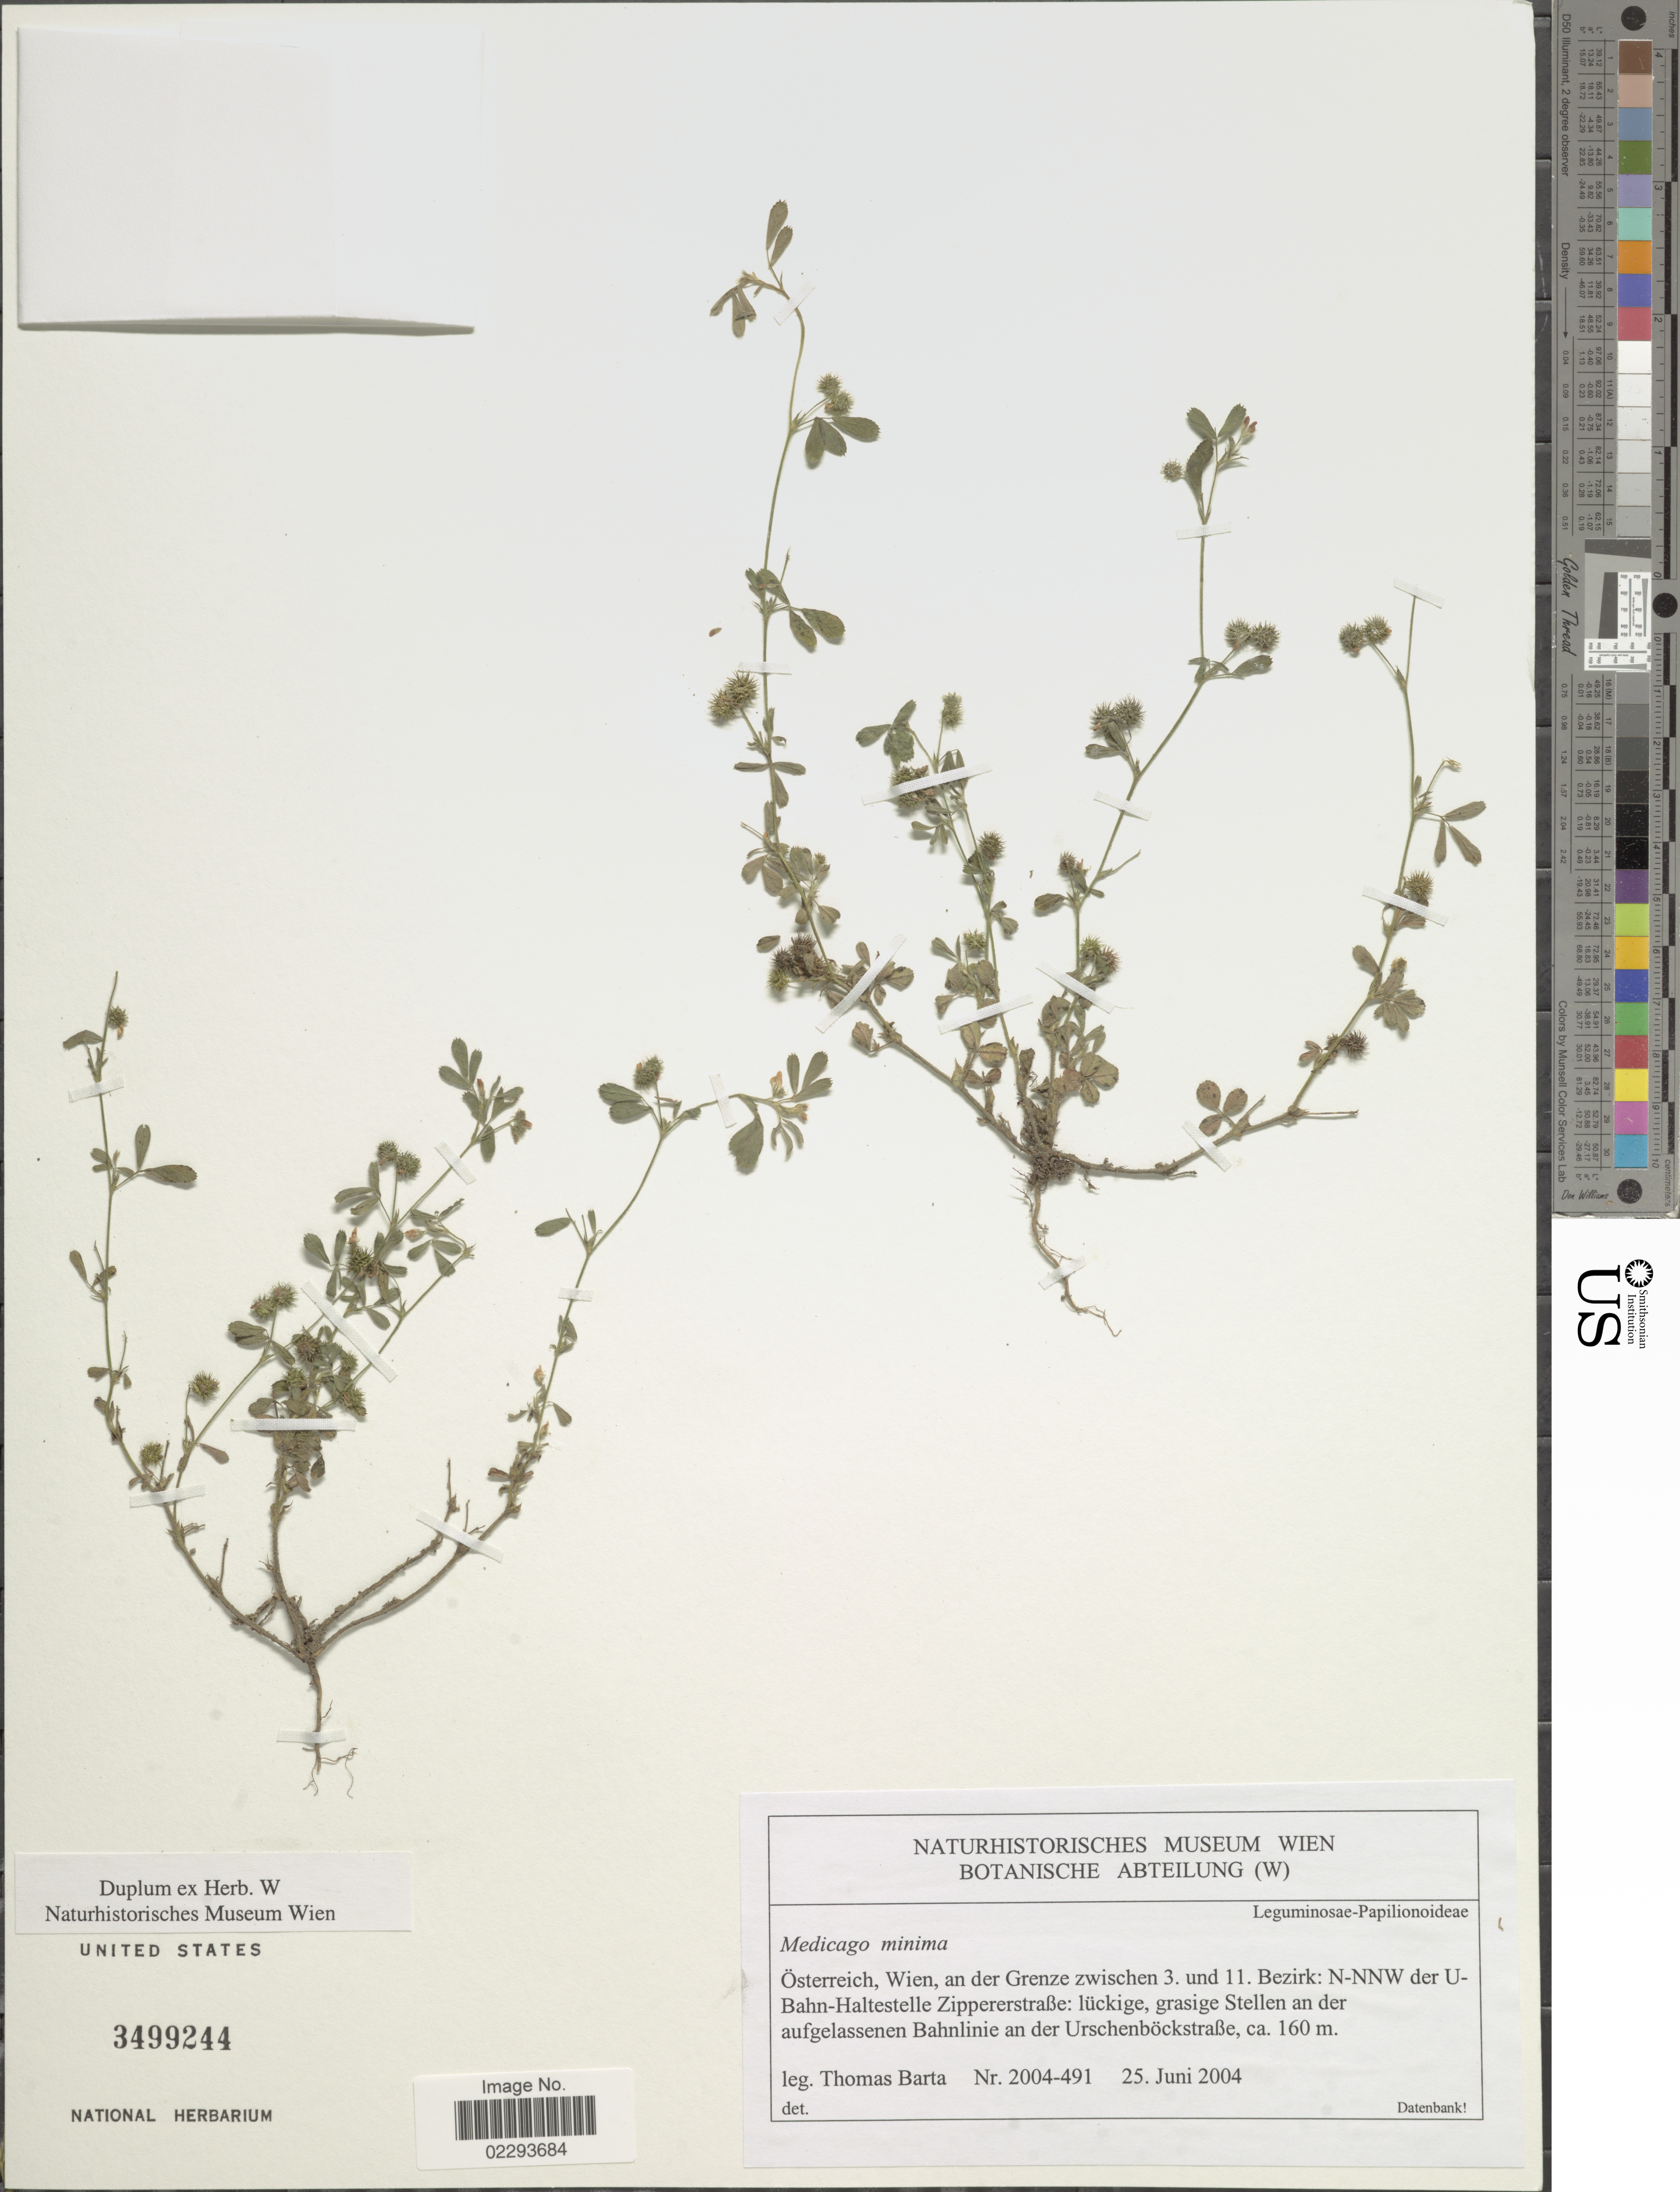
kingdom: Plantae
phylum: Tracheophyta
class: Magnoliopsida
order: Fabales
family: Fabaceae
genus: Medicago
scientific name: Medicago minima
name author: Lam.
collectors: T. Barta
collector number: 2004-491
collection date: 2004-06-25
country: Austria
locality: Osterreich, Wien, an der Grenze zwischen, 3 und 11. Bezirk: N -NNW der U-Bahn-Haltestelle Zipperstrabe; luckige , grasige Stellen an der Aufgelassenen bahnlinie an der Urschenbockstrabe.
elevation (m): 160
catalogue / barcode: US 3499244